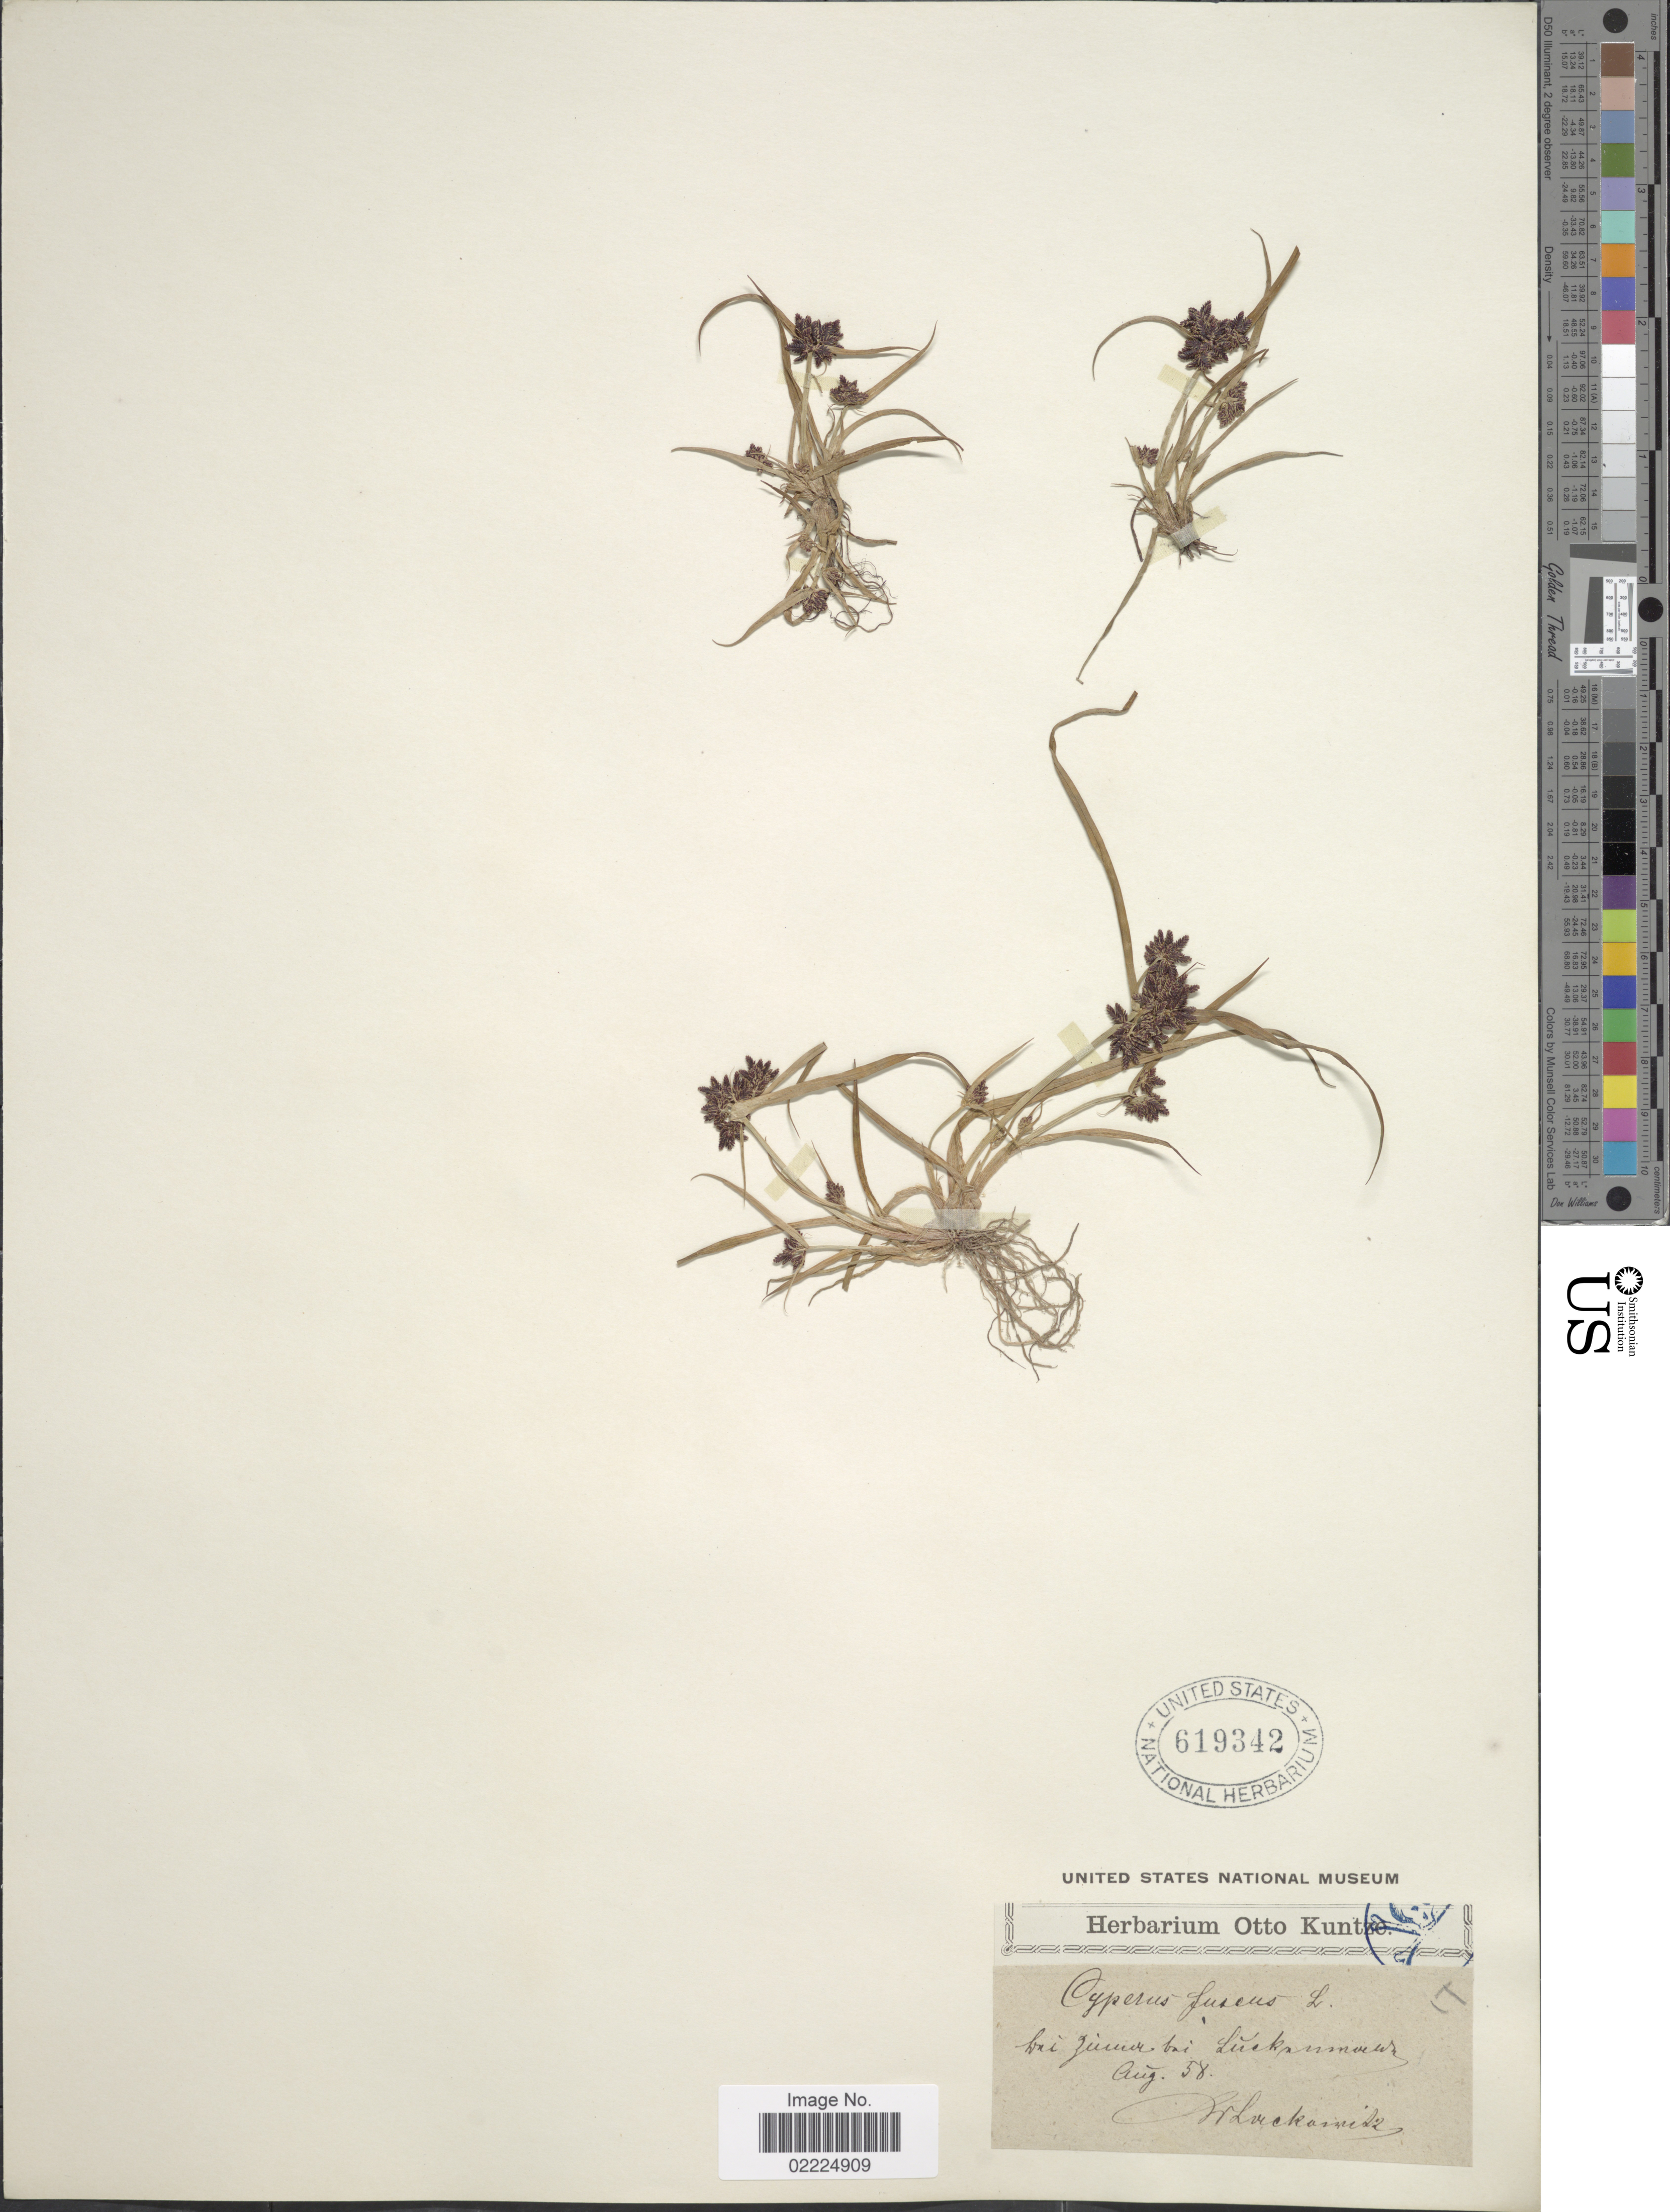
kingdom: Plantae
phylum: Tracheophyta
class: Liliopsida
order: Poales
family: Cyperaceae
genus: Cyperus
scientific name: Cyperus fuscus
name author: L.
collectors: W. Louckanick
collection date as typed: Transcribed d/m/y: /8/58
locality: Bai Z [illegible text] bai L [illegible text] [interpreted]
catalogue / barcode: US 619342